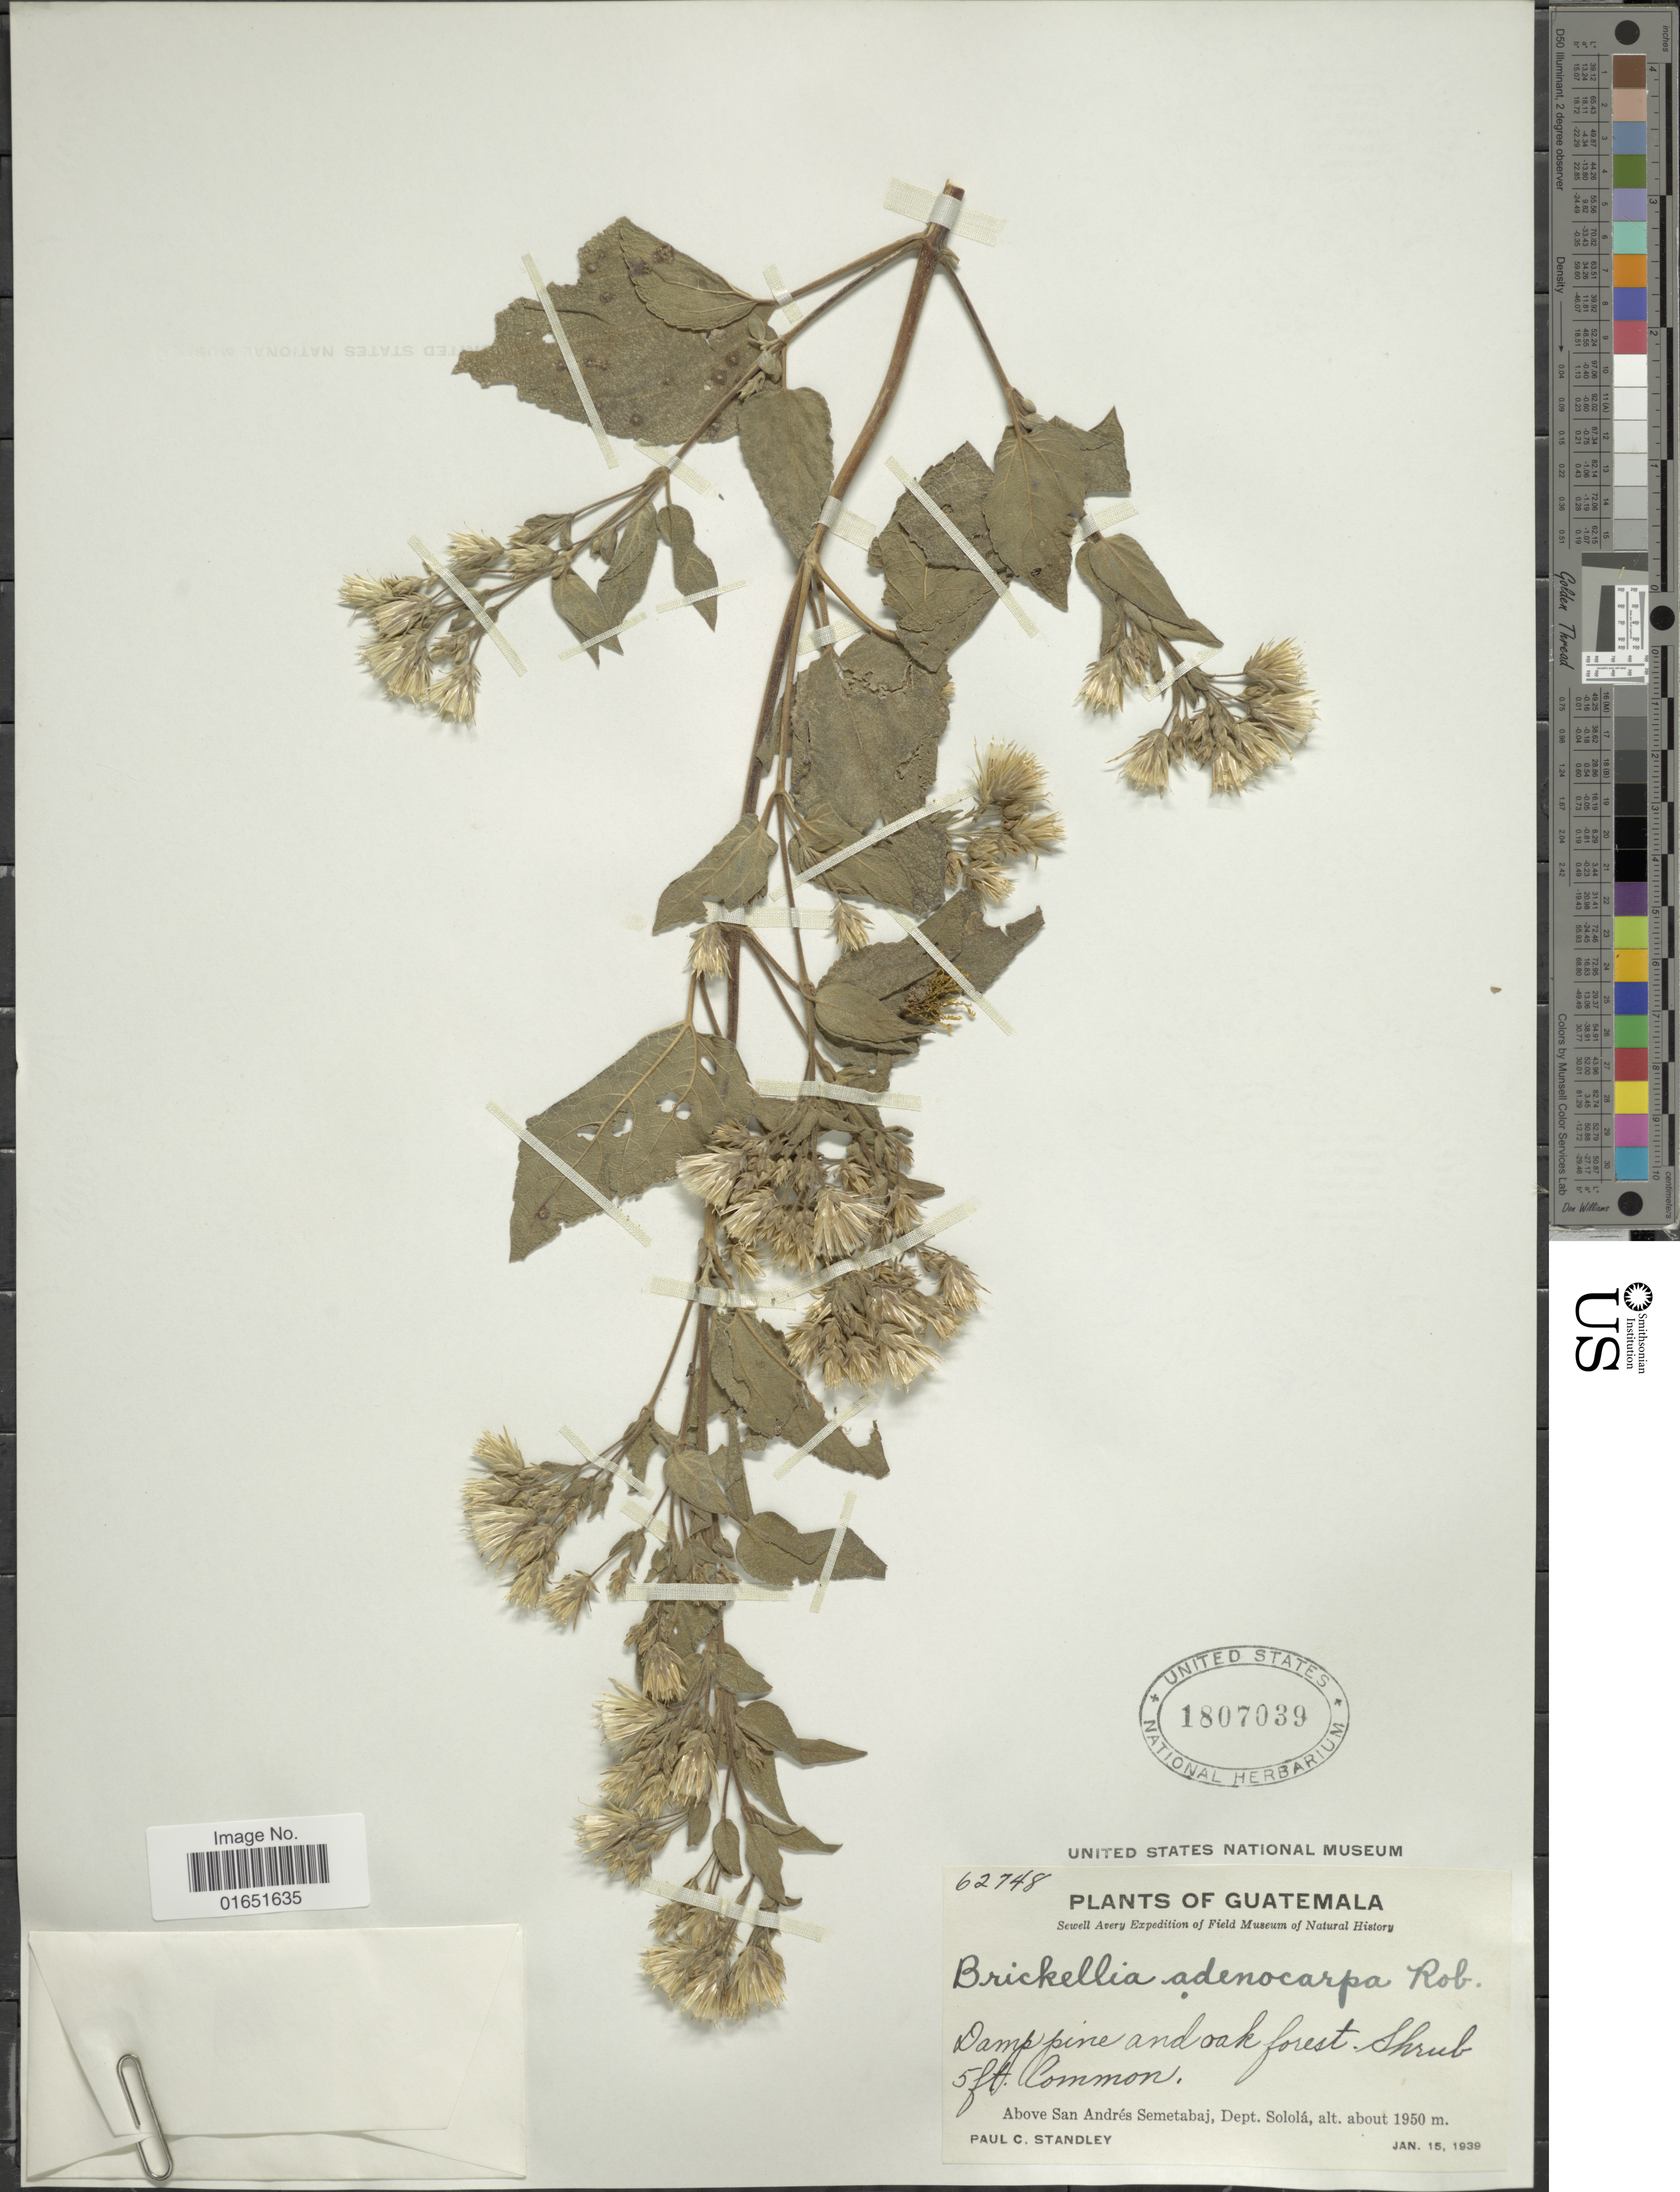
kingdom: Plantae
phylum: Tracheophyta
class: Magnoliopsida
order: Asterales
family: Asteraceae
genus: Brickellia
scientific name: Brickellia adenocarpa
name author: B.L. Rob.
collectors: P. C. Standley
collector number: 62748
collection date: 1939-01-15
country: Guatemala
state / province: Sololá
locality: Above San Andrés Semetabaj, Dept. Sololá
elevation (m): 1950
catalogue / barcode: US 1807039